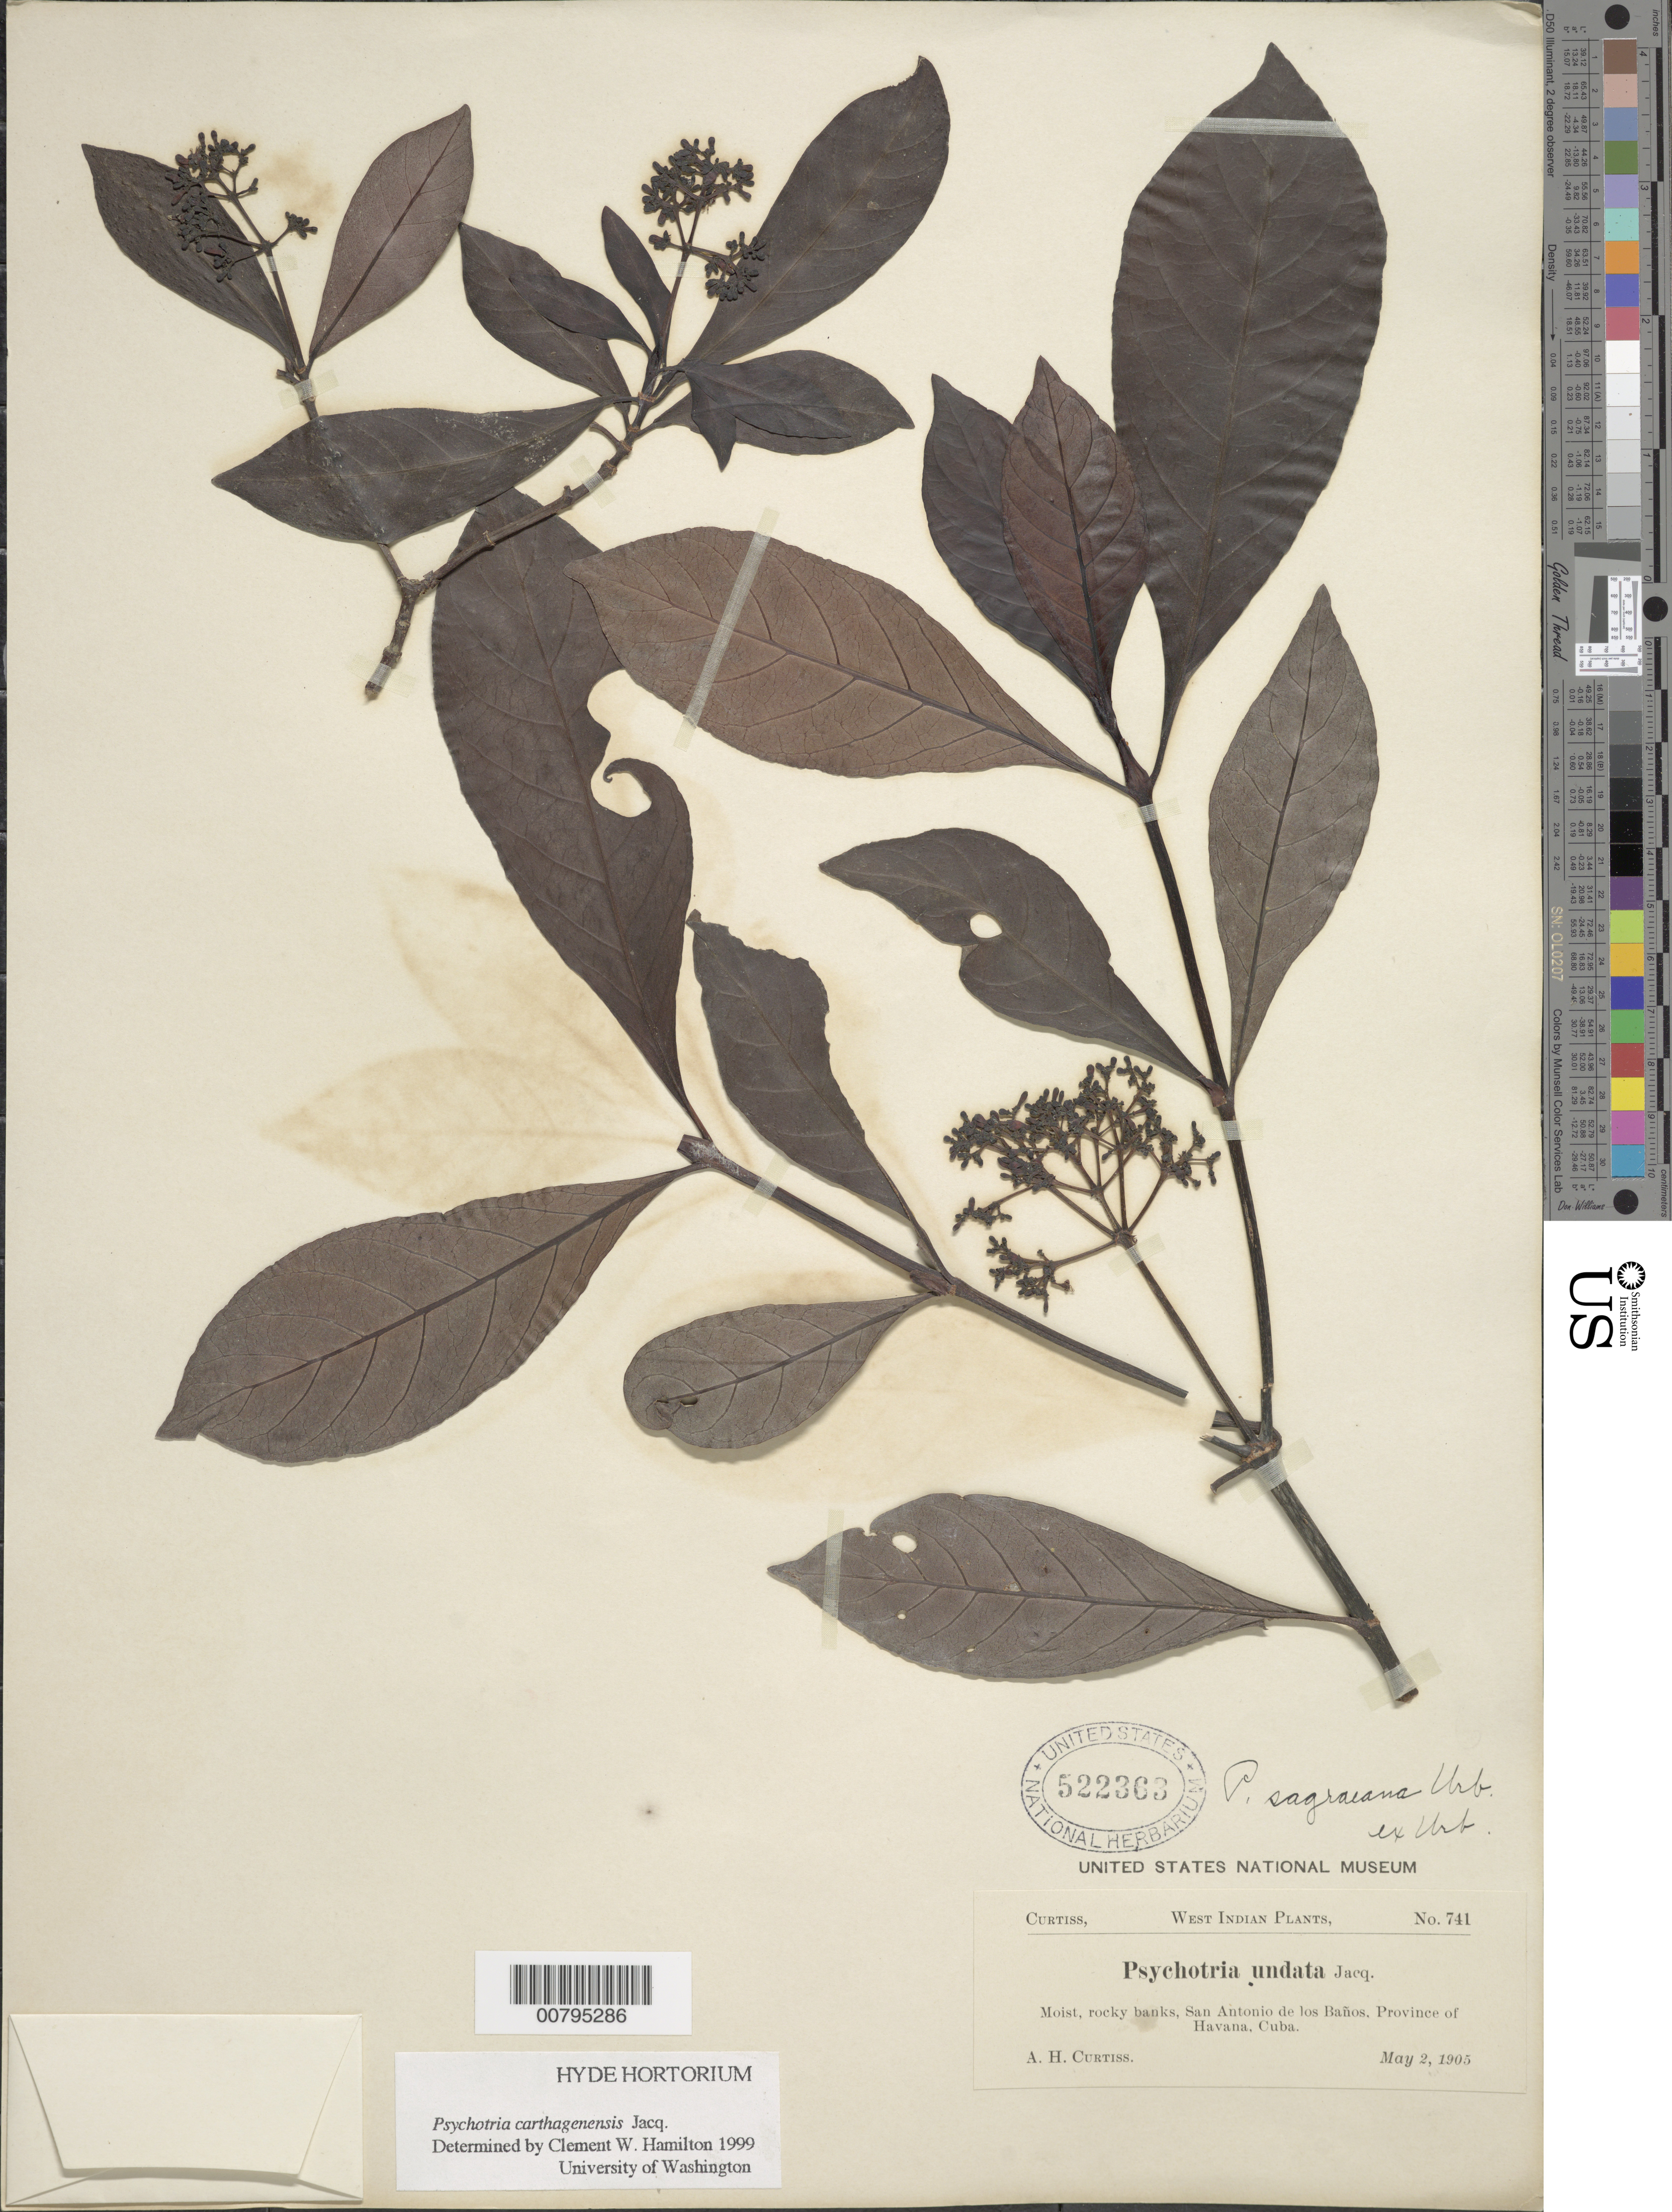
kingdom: Plantae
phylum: Tracheophyta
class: Magnoliopsida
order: Gentianales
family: Rubiaceae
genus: Psychotria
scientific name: Psychotria carthagenensis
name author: Jacq.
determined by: Hamilton, C. W.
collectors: A. H. Curtiss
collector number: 741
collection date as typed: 02 May 1905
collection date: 1905-05-02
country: Cuba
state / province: La Habana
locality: San Antonio de los Banos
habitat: Moist rocky banks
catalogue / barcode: US 522363